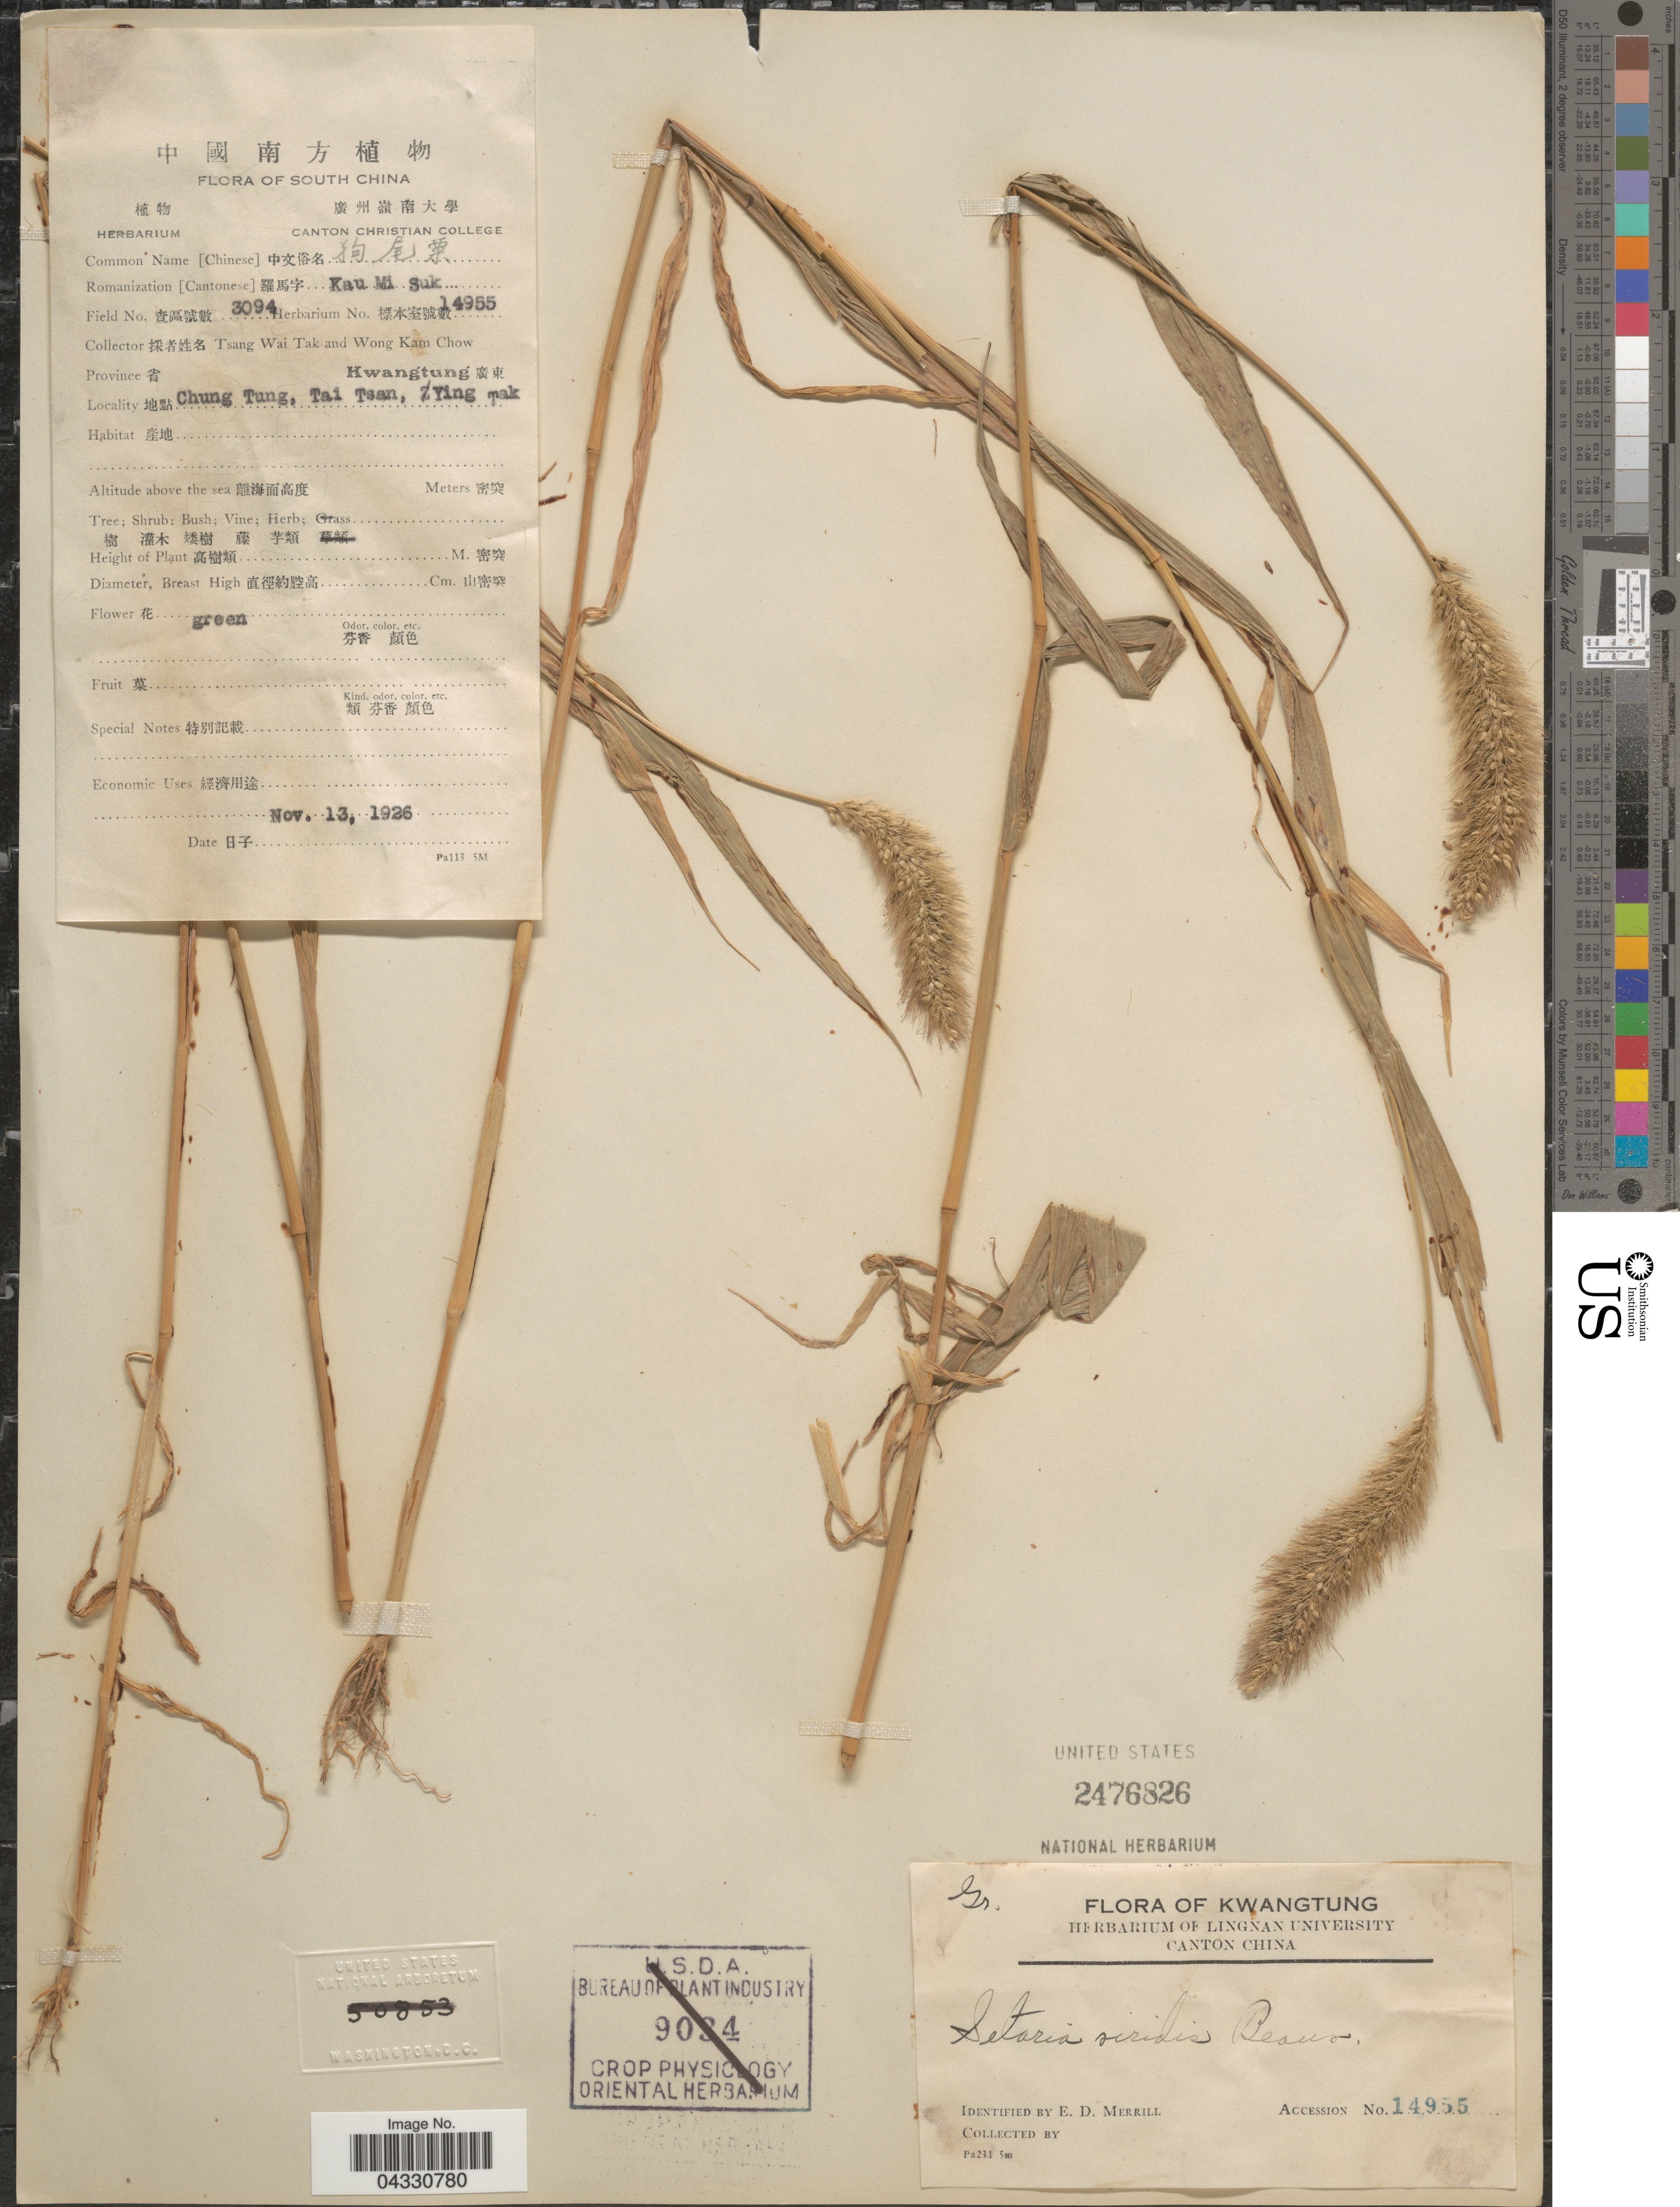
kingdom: Plantae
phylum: Tracheophyta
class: Liliopsida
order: Poales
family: Poaceae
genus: Setaria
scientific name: Setaria viridis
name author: (L.) P. Beauv.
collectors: W. T. Tsang & W. Chow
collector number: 3094/14955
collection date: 1926-11-13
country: China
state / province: Guangdong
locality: South China. Province [Foreign script] Kwantung [Foreign script]. Chung Tung, Tai San, Ying Tak.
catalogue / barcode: US 2476826